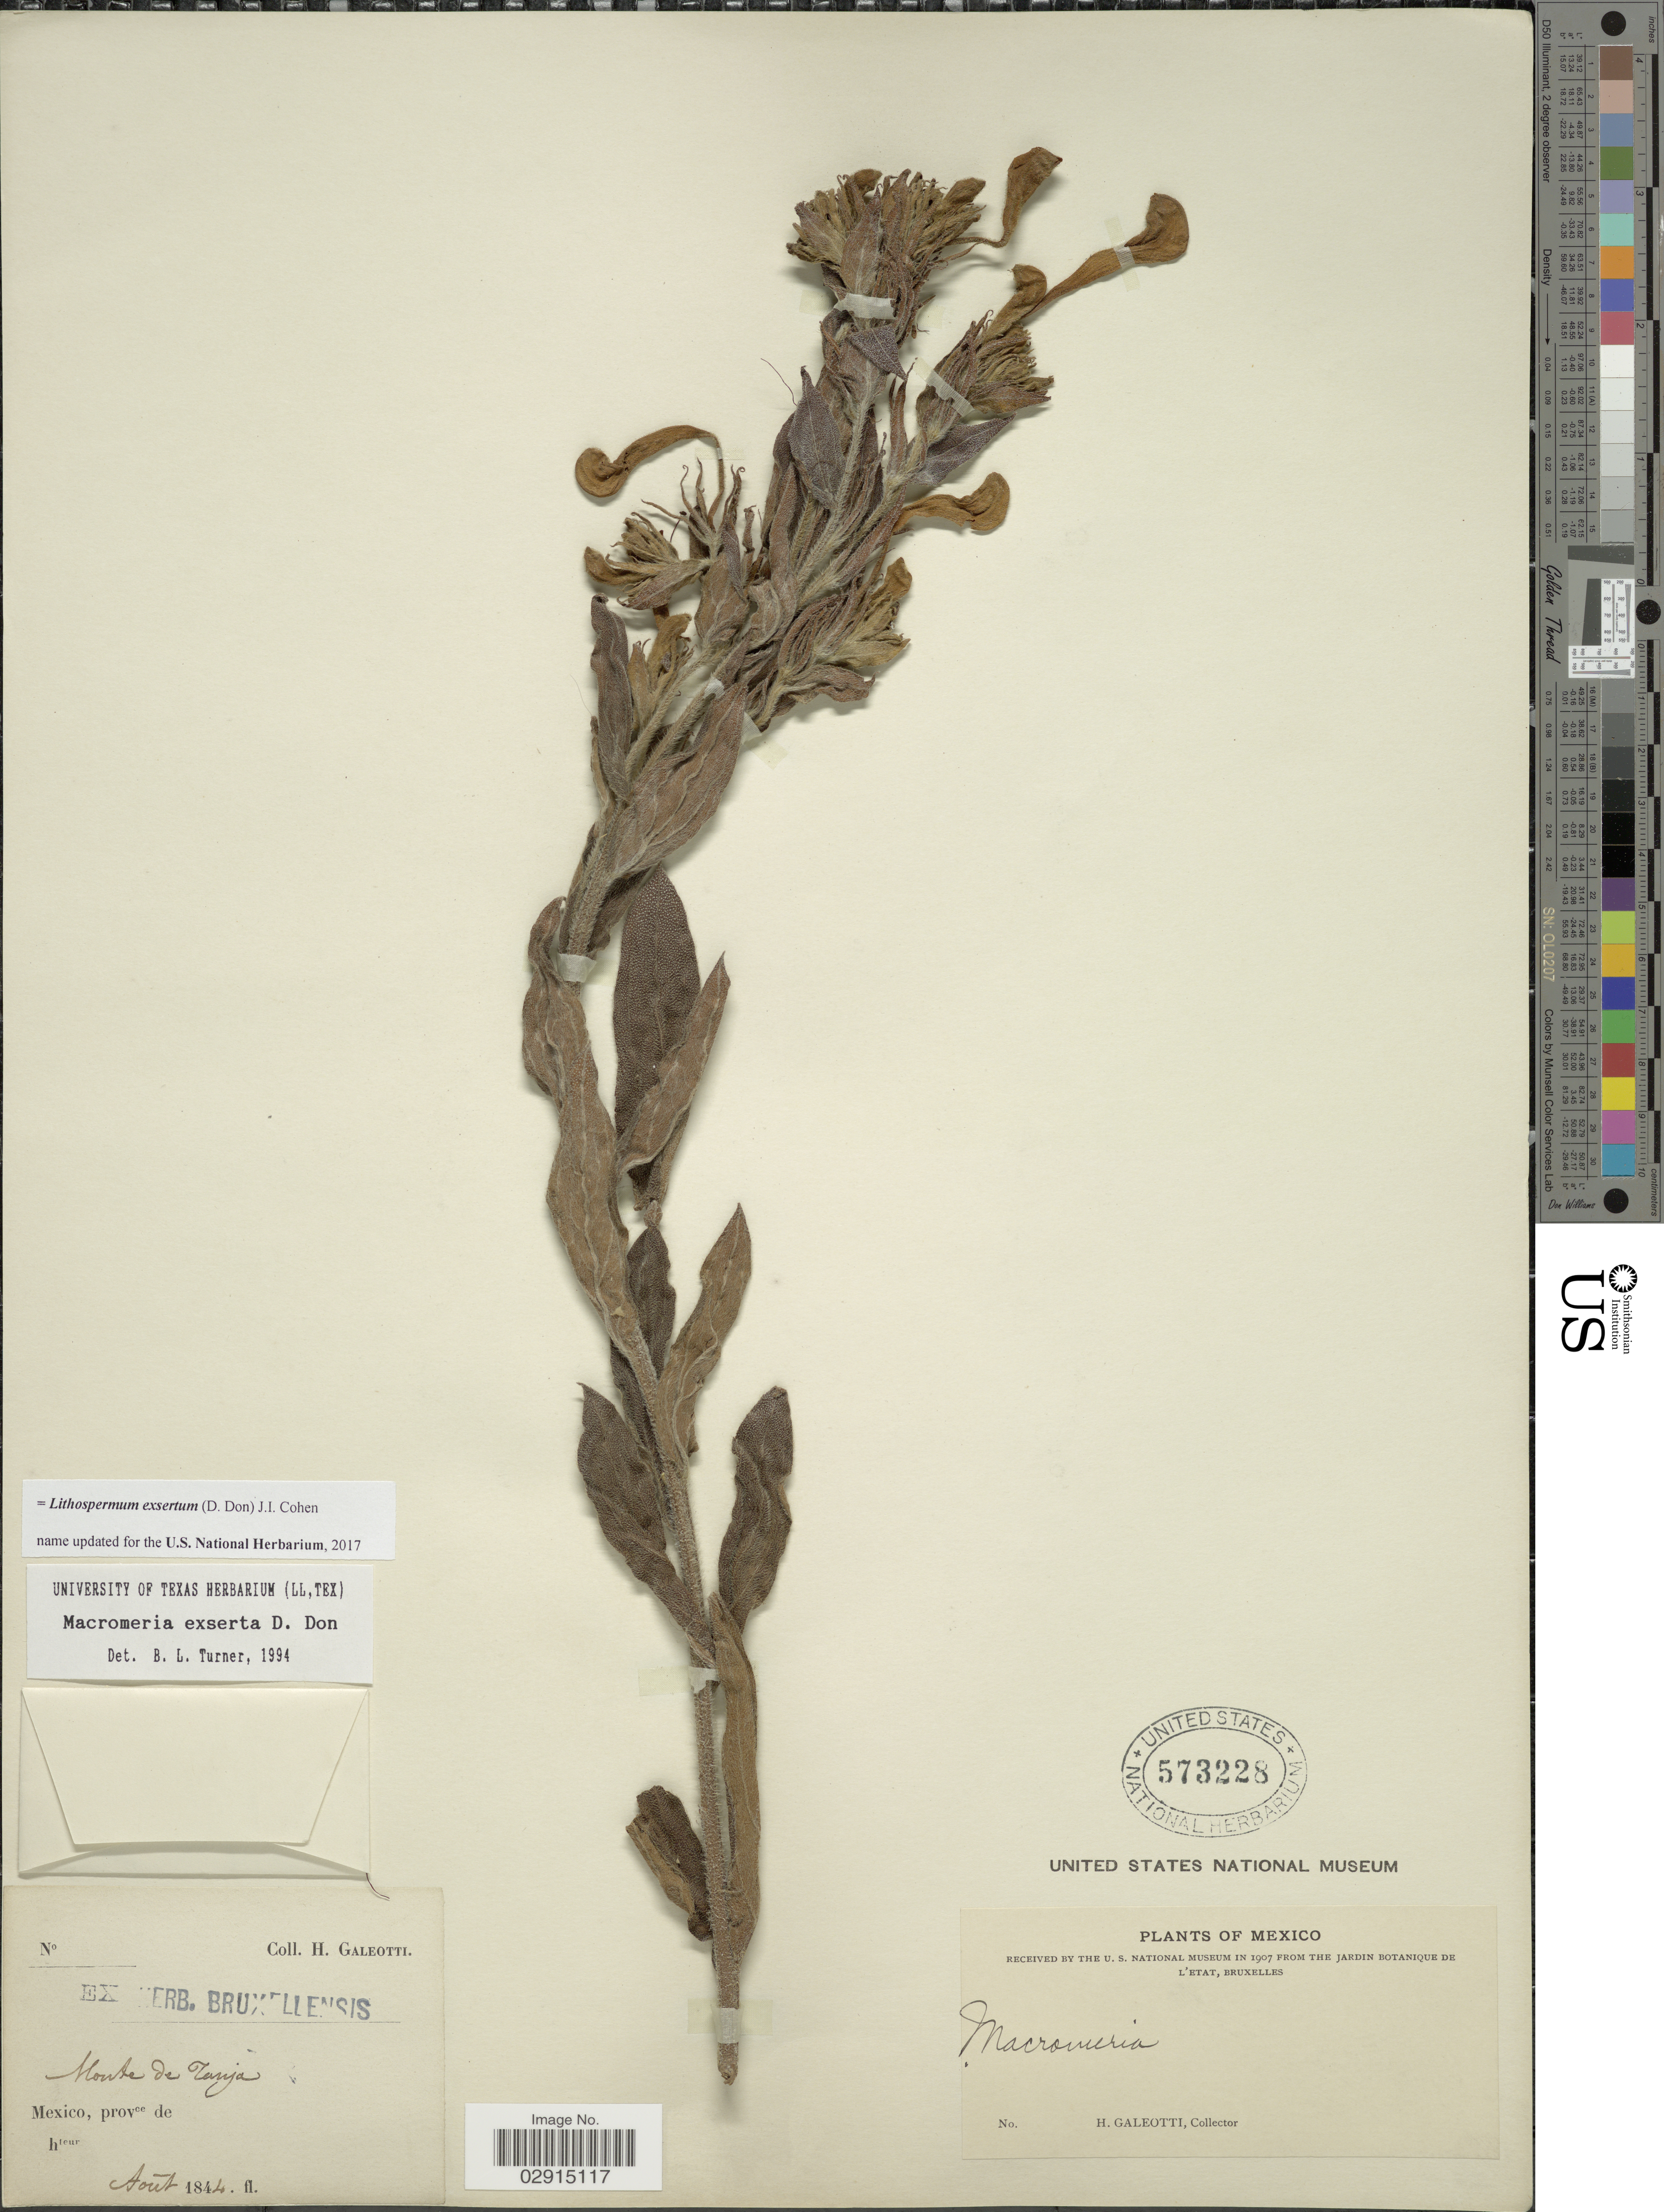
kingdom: Plantae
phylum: Tracheophyta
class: Magnoliopsida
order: Boraginales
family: Boraginaceae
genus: Lithospermum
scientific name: Lithospermum exsertum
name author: (D. Don) Cohen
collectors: H. G. Galeotti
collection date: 1844-08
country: Mexico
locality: Monte de Tanja. [interpreted]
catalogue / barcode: US 573228